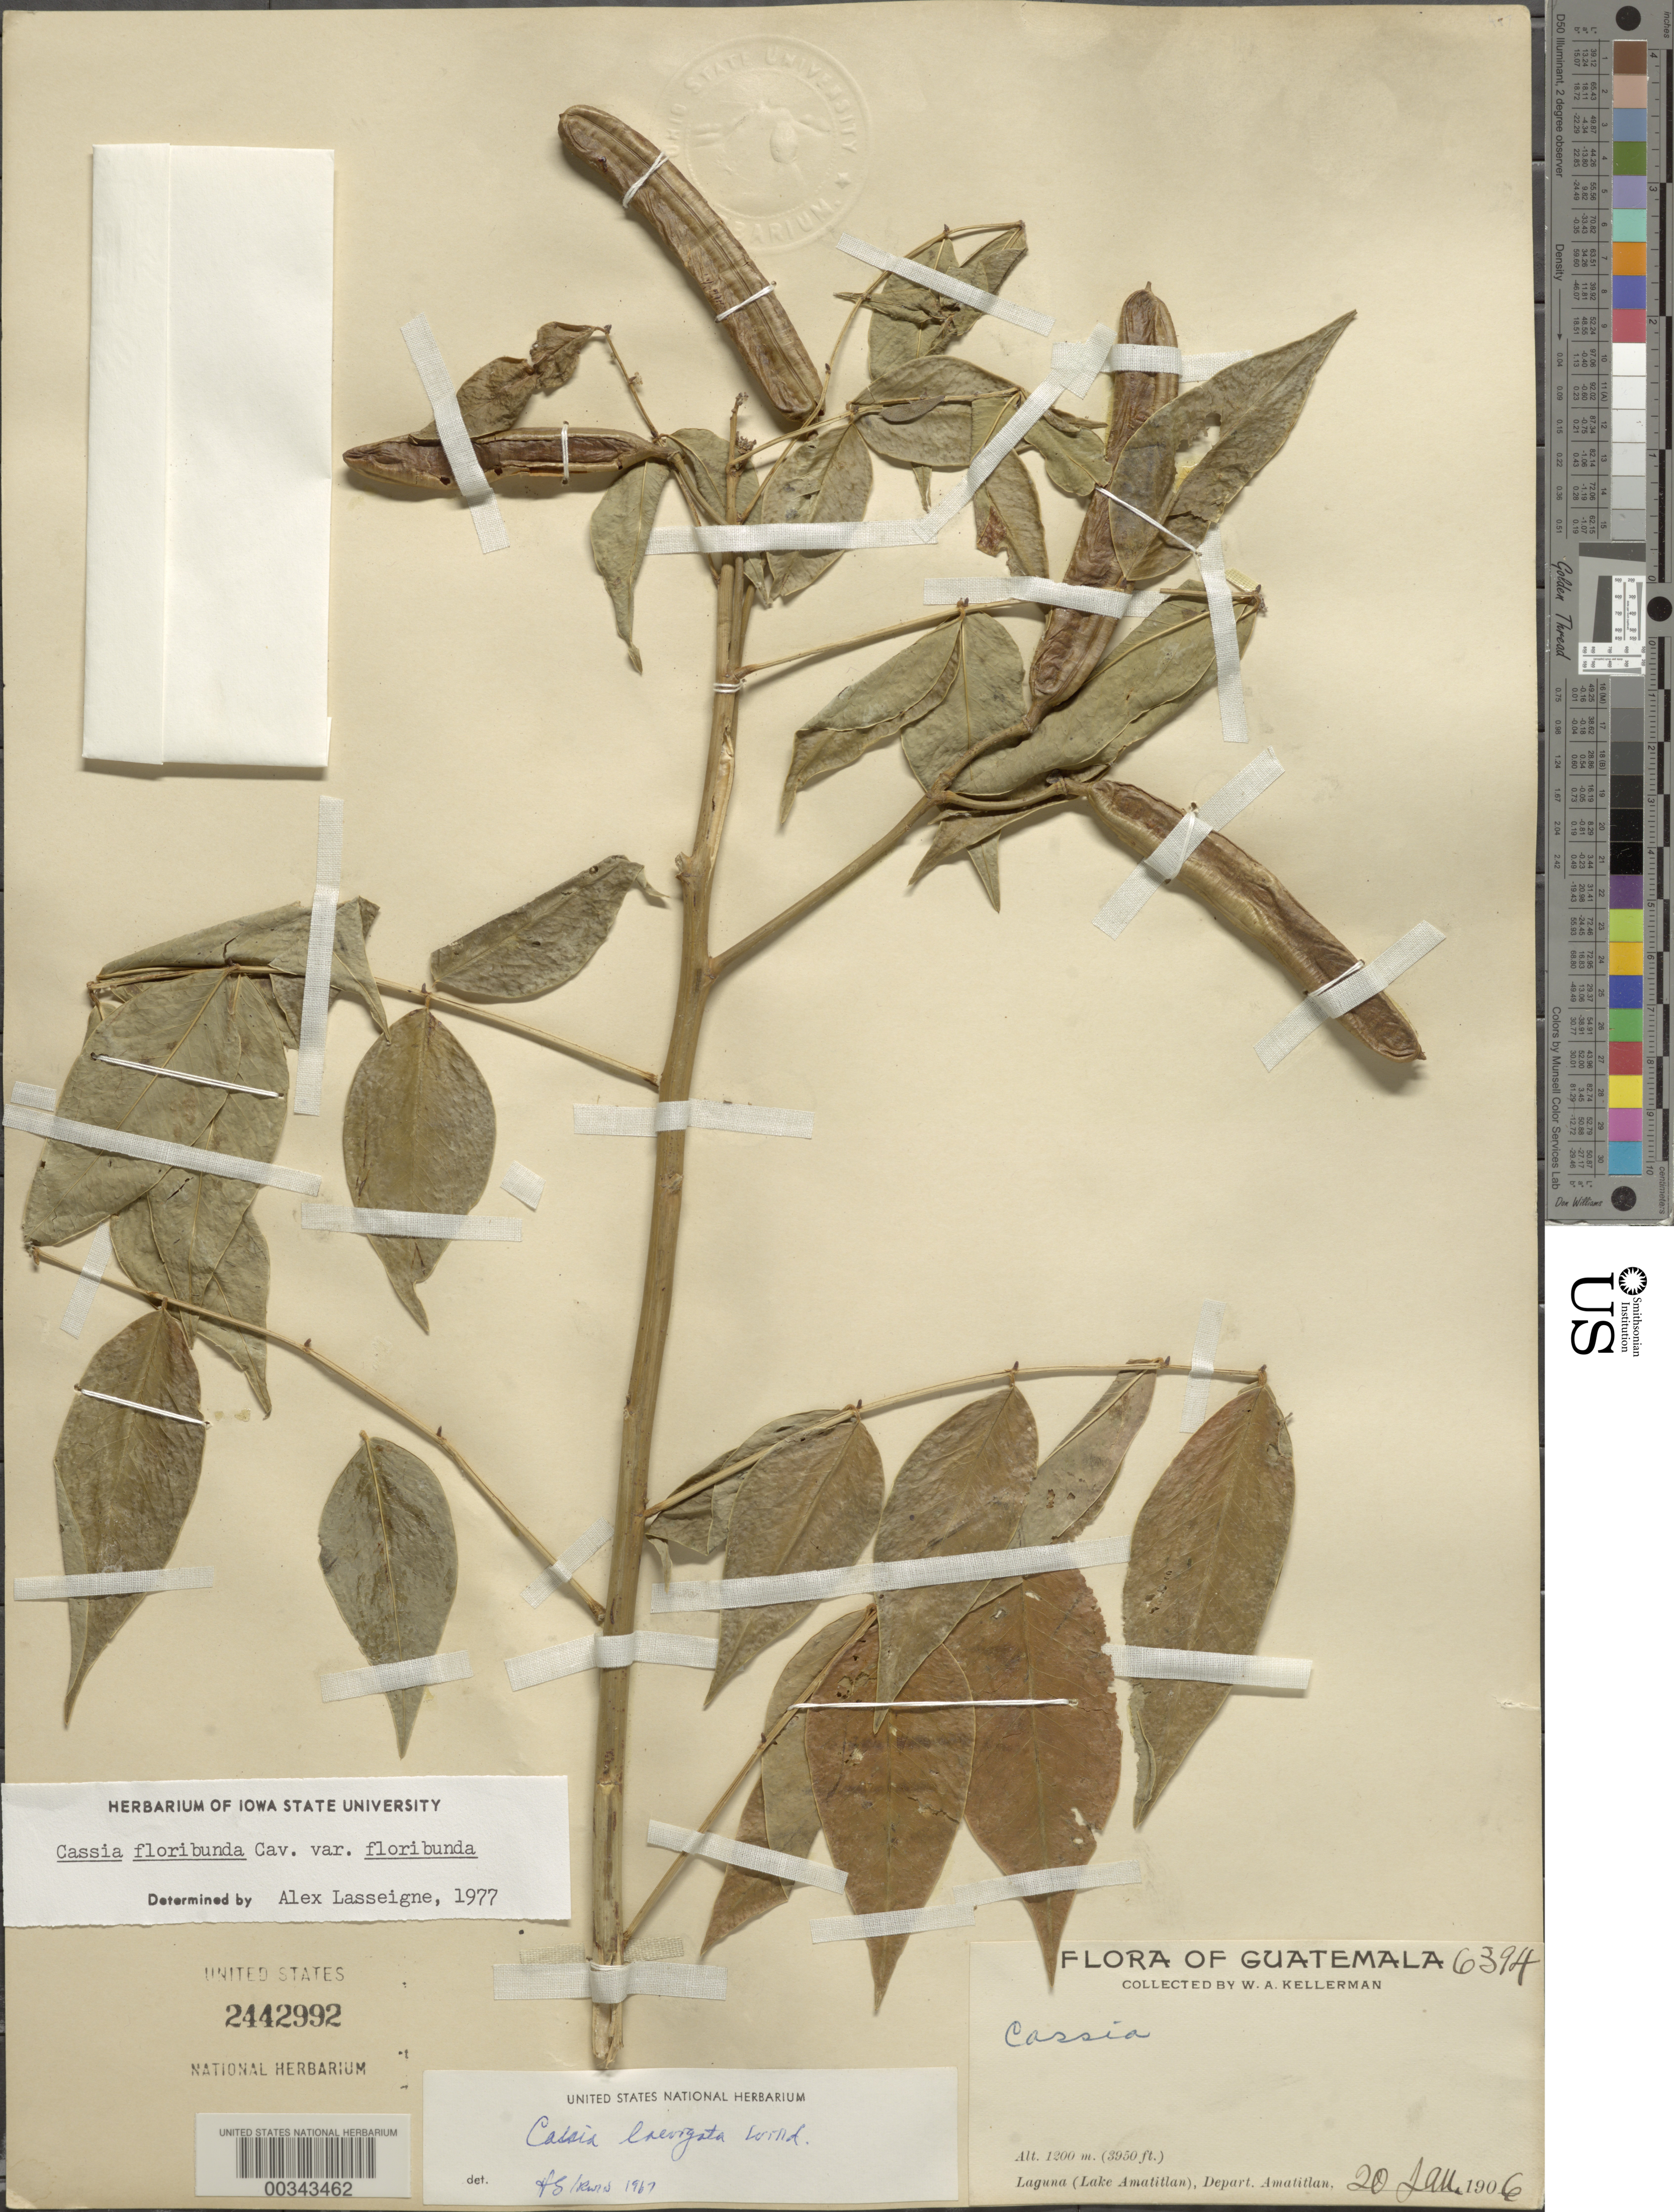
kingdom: Plantae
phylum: Tracheophyta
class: Magnoliopsida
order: Fabales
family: Fabaceae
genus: Senna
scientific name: Senna septemtrionalis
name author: (Viv.) H.S. Irwin & Barneby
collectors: W. A. Kellerman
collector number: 6394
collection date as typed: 20 Jan 1906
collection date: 1906-01-20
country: Guatemala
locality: Laguna (lake Amatitlán)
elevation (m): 1200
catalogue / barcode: US 2442992